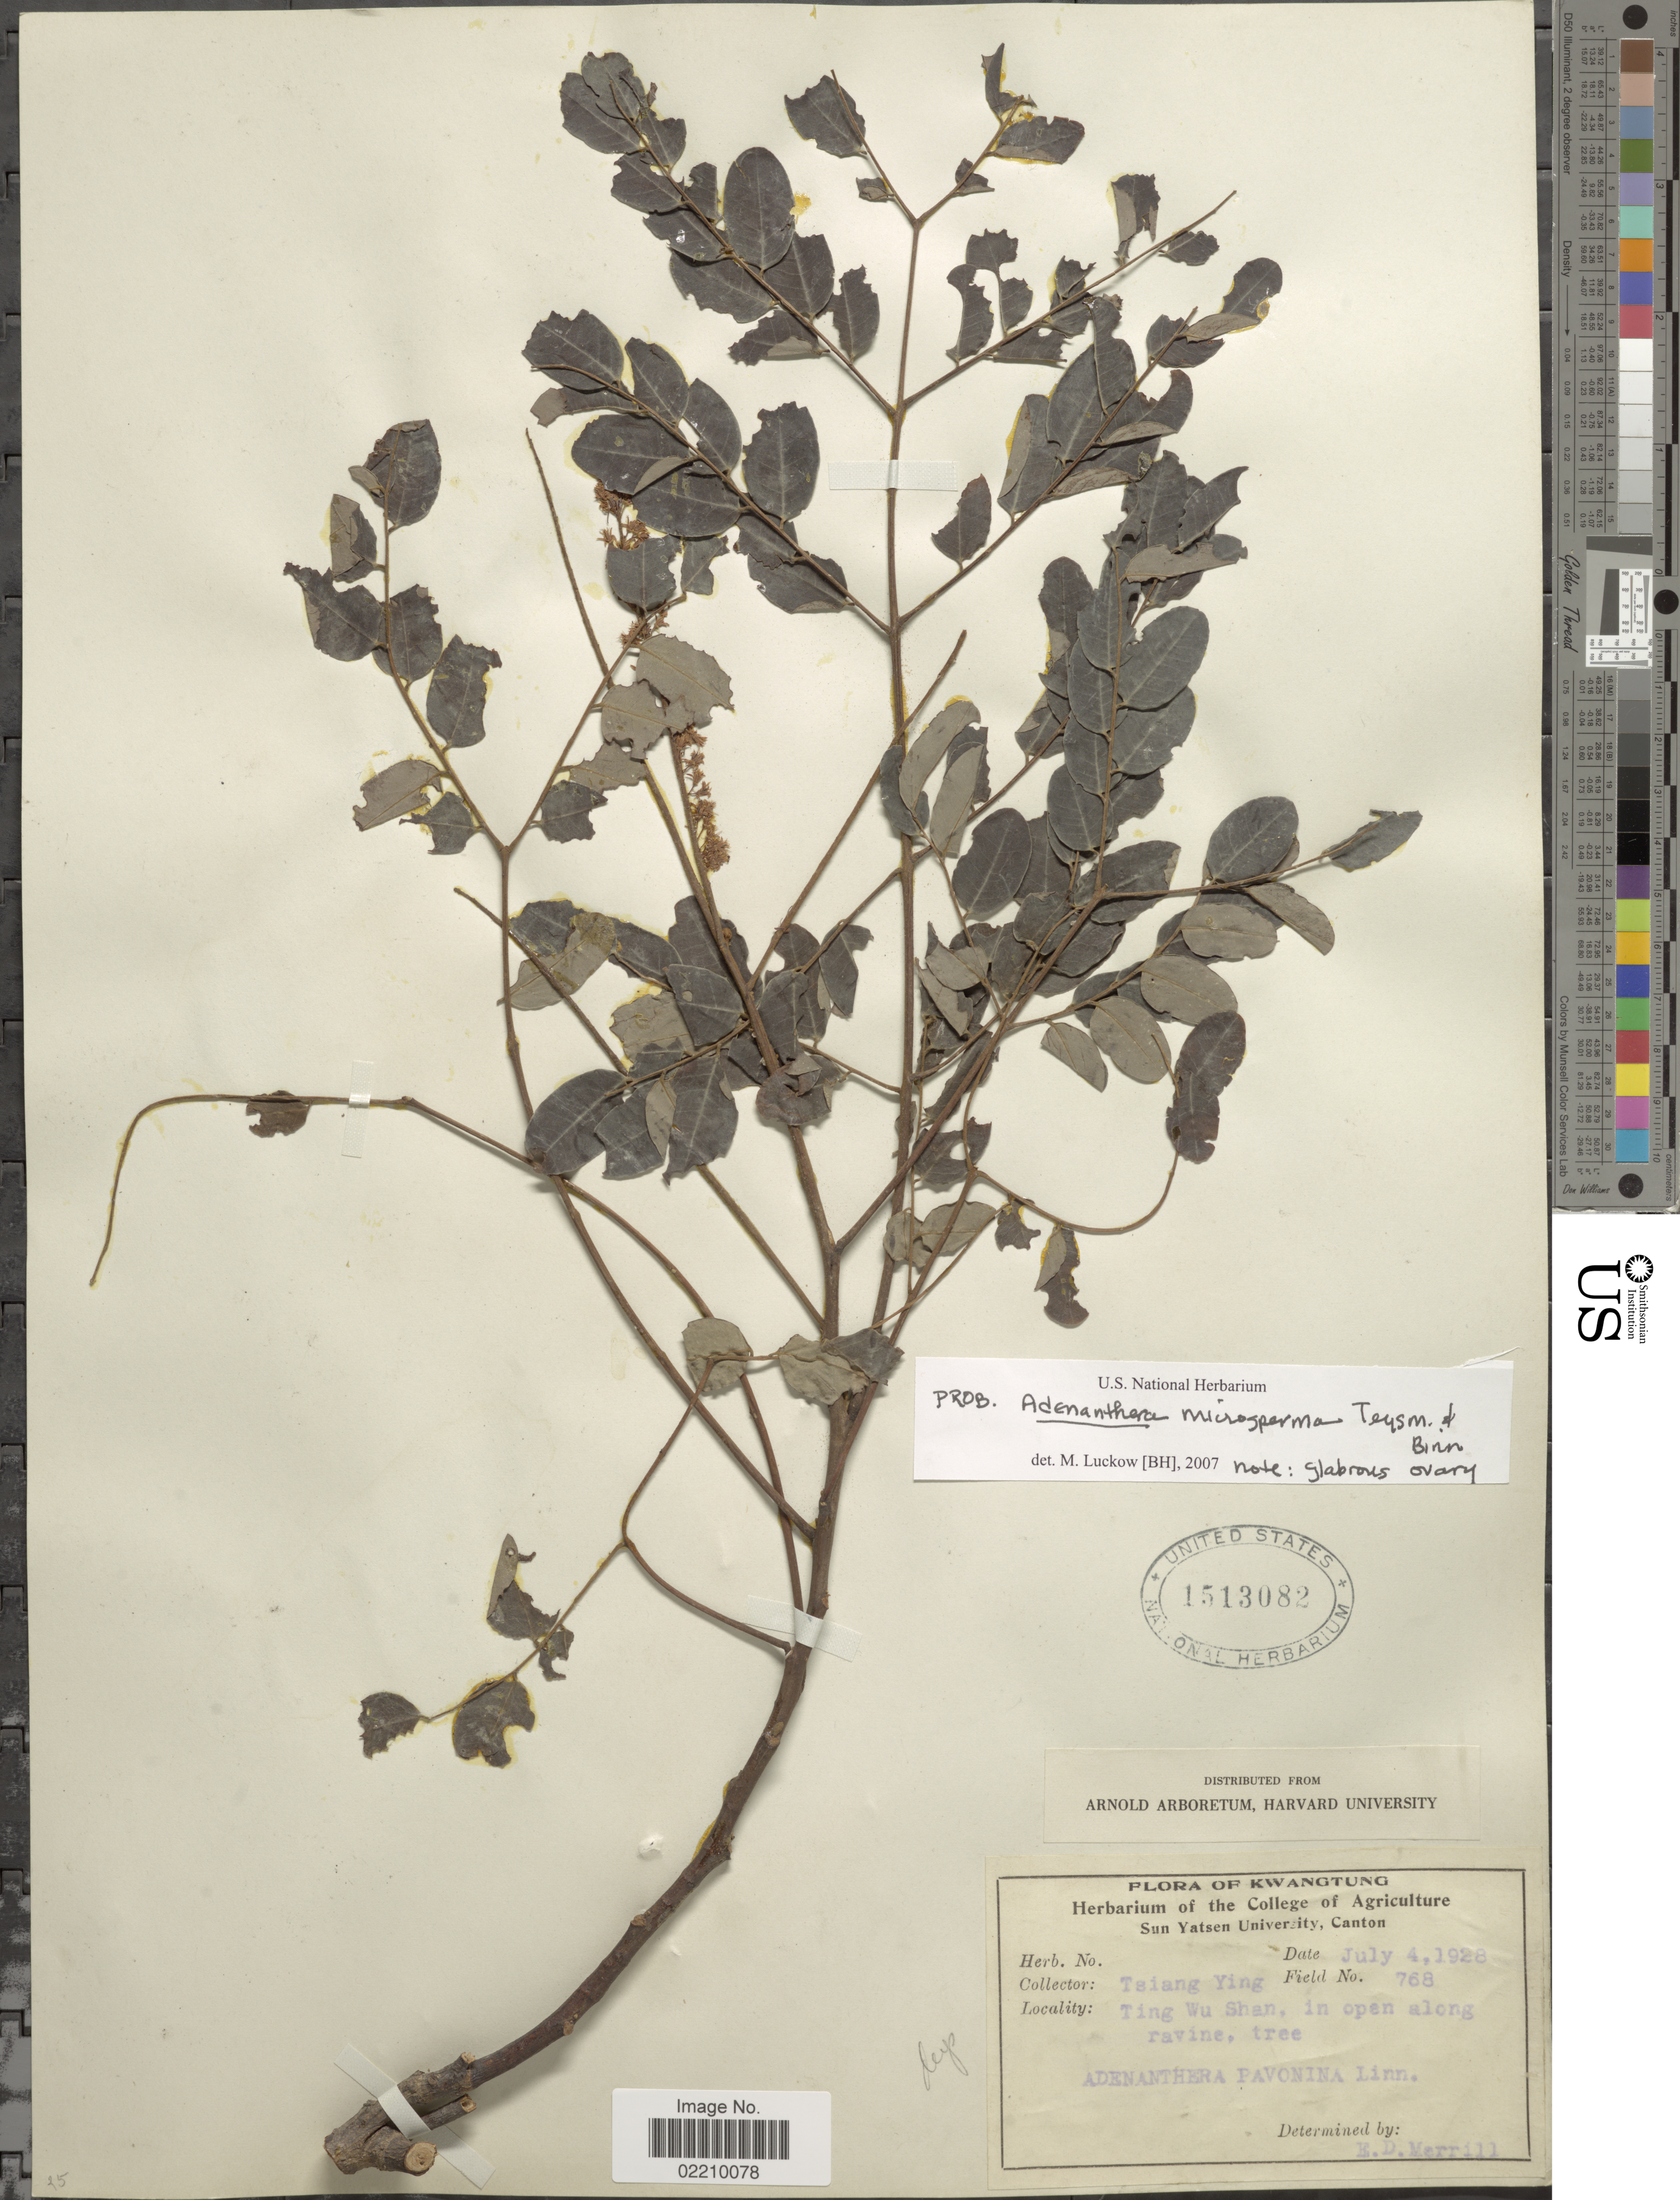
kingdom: Plantae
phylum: Tracheophyta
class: Magnoliopsida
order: Fabales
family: Fabaceae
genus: Adenanthera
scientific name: Adenanthera microsperma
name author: Teysm. & Binn.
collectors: Y. Tsiang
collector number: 768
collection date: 1928-07-04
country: China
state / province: Guangdong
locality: Ting Wu Shan, in open along ravine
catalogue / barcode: US 1513082